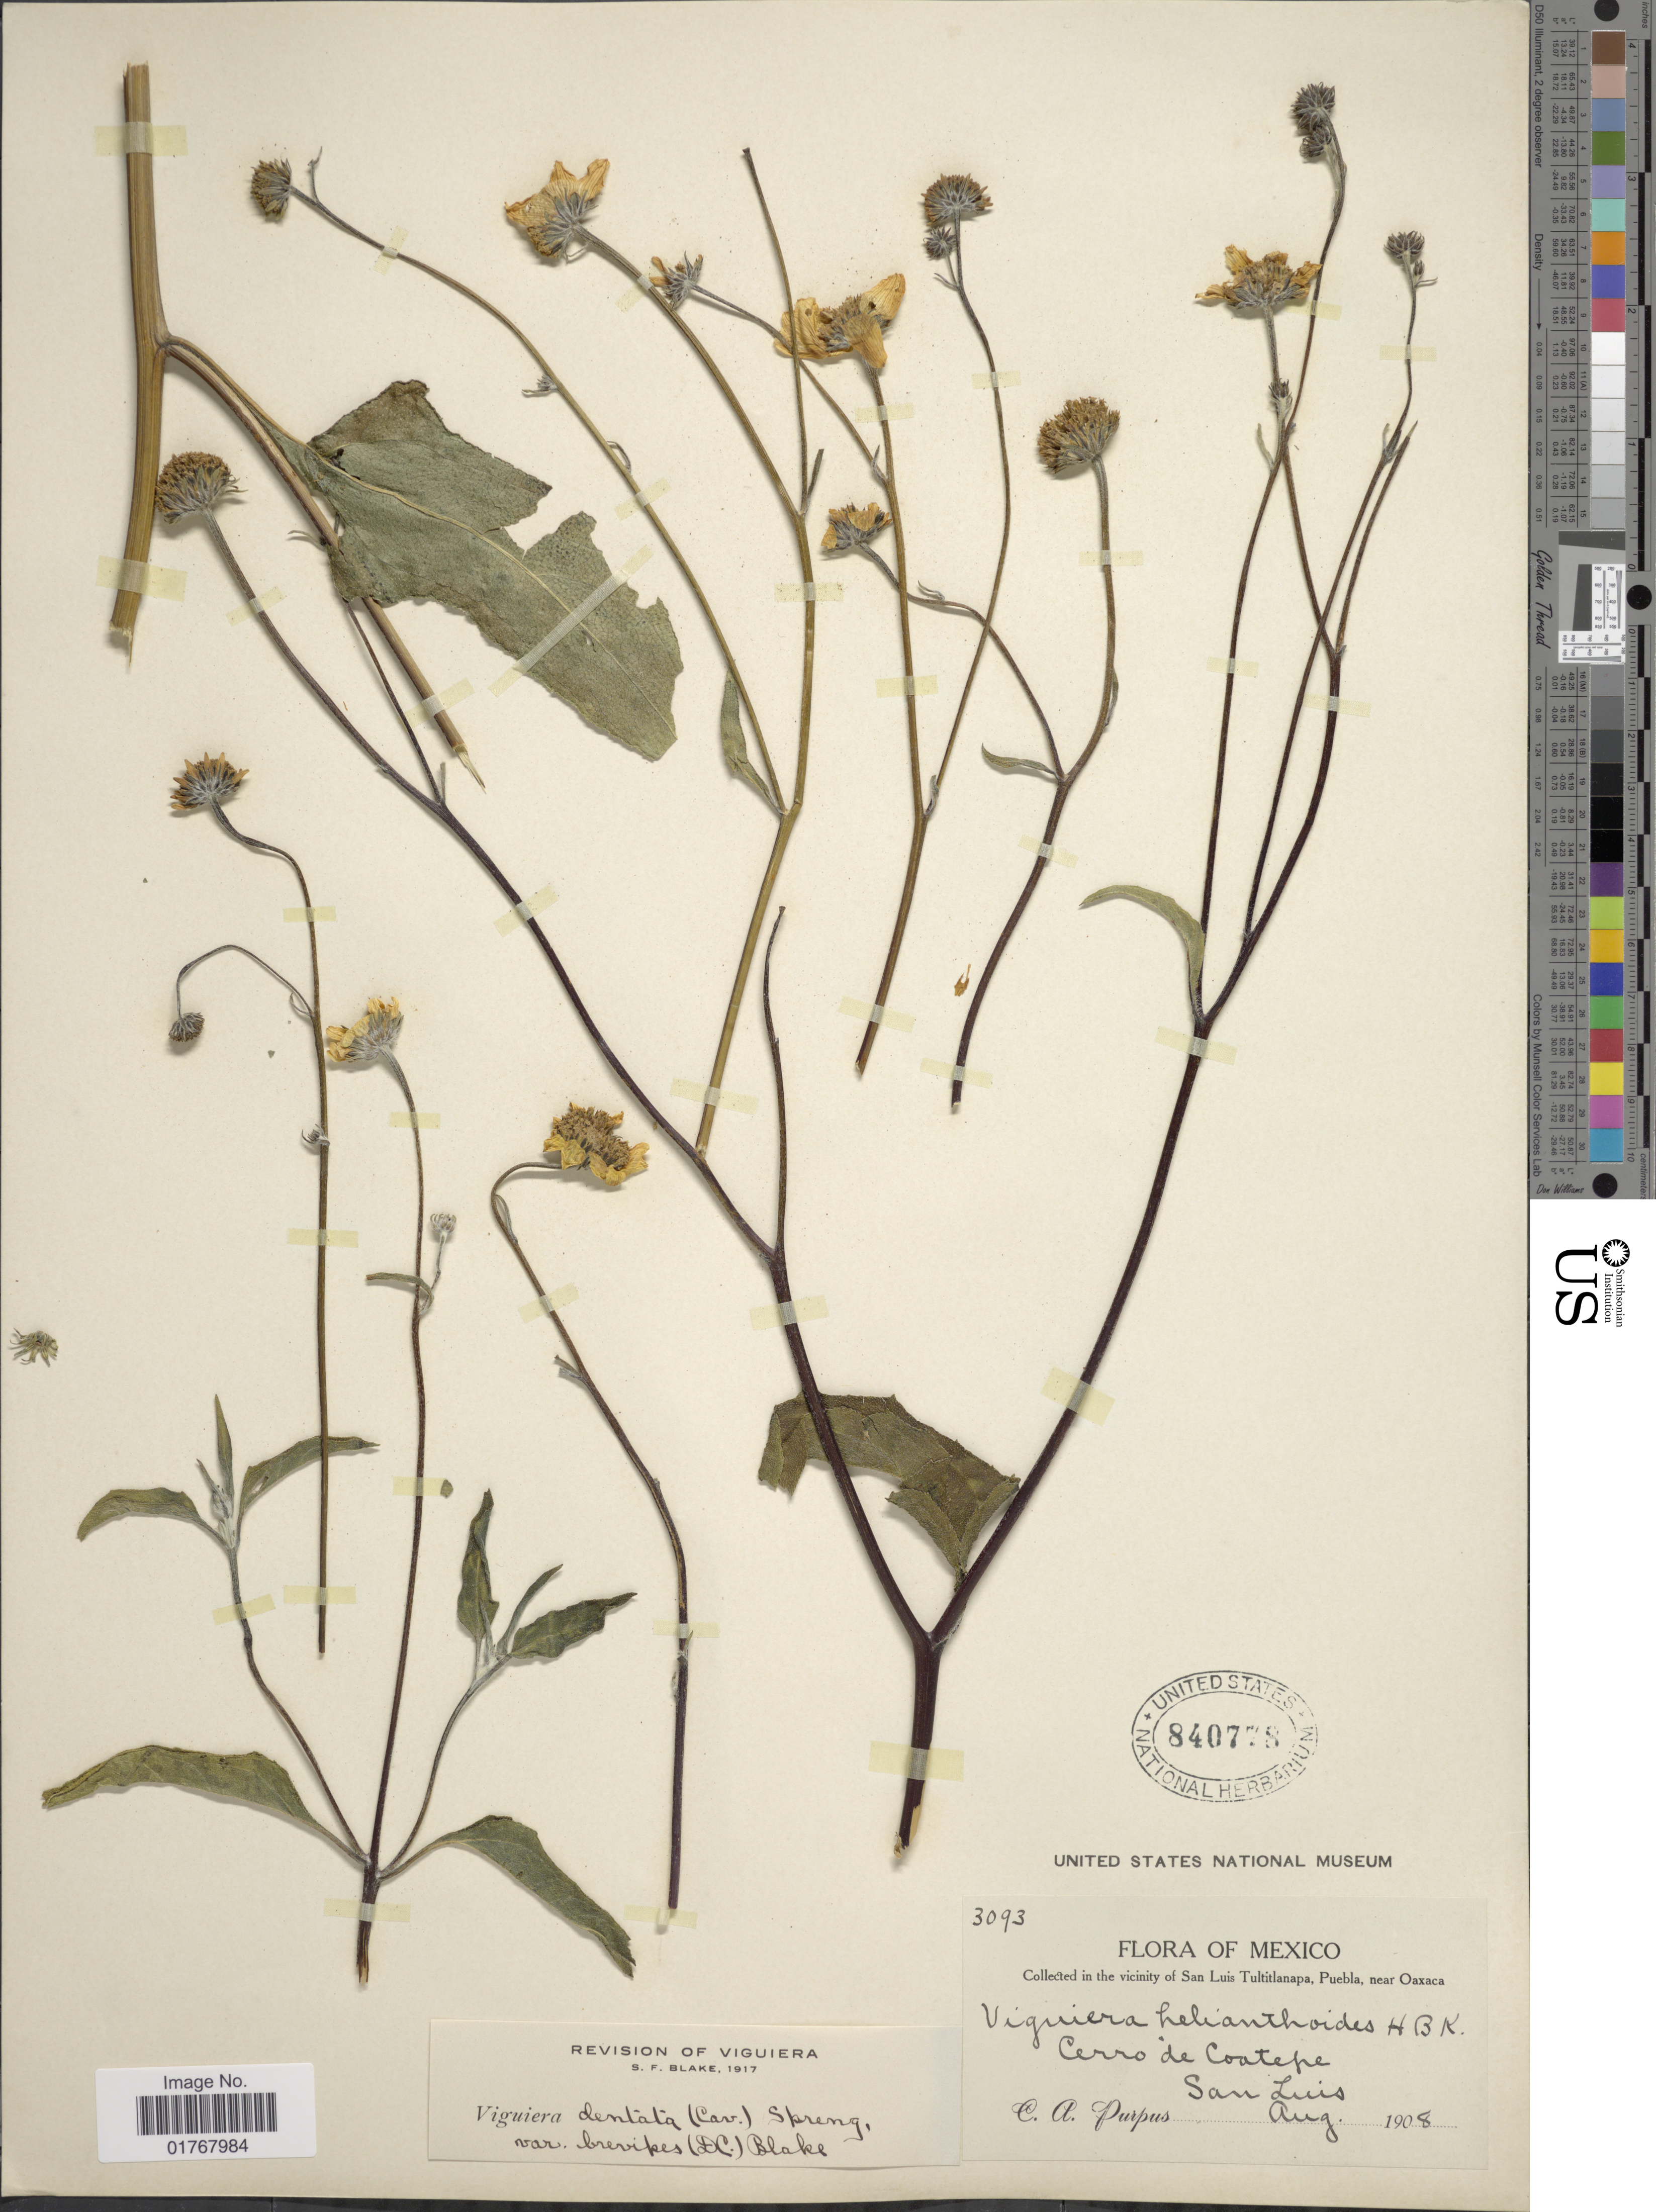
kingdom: Plantae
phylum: Tracheophyta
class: Magnoliopsida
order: Asterales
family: Asteraceae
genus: Viguiera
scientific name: Viguiera dentata var. brevipes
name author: (DC.) S.F. Blake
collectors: C. A. Purpus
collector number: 3093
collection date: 1908-08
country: Mexico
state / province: Puebla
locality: In the vicinity of San Luis Tultitlanapa, Puebla, near Oaxaca, Cerro de Coatepe, San Luis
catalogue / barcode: US 840778